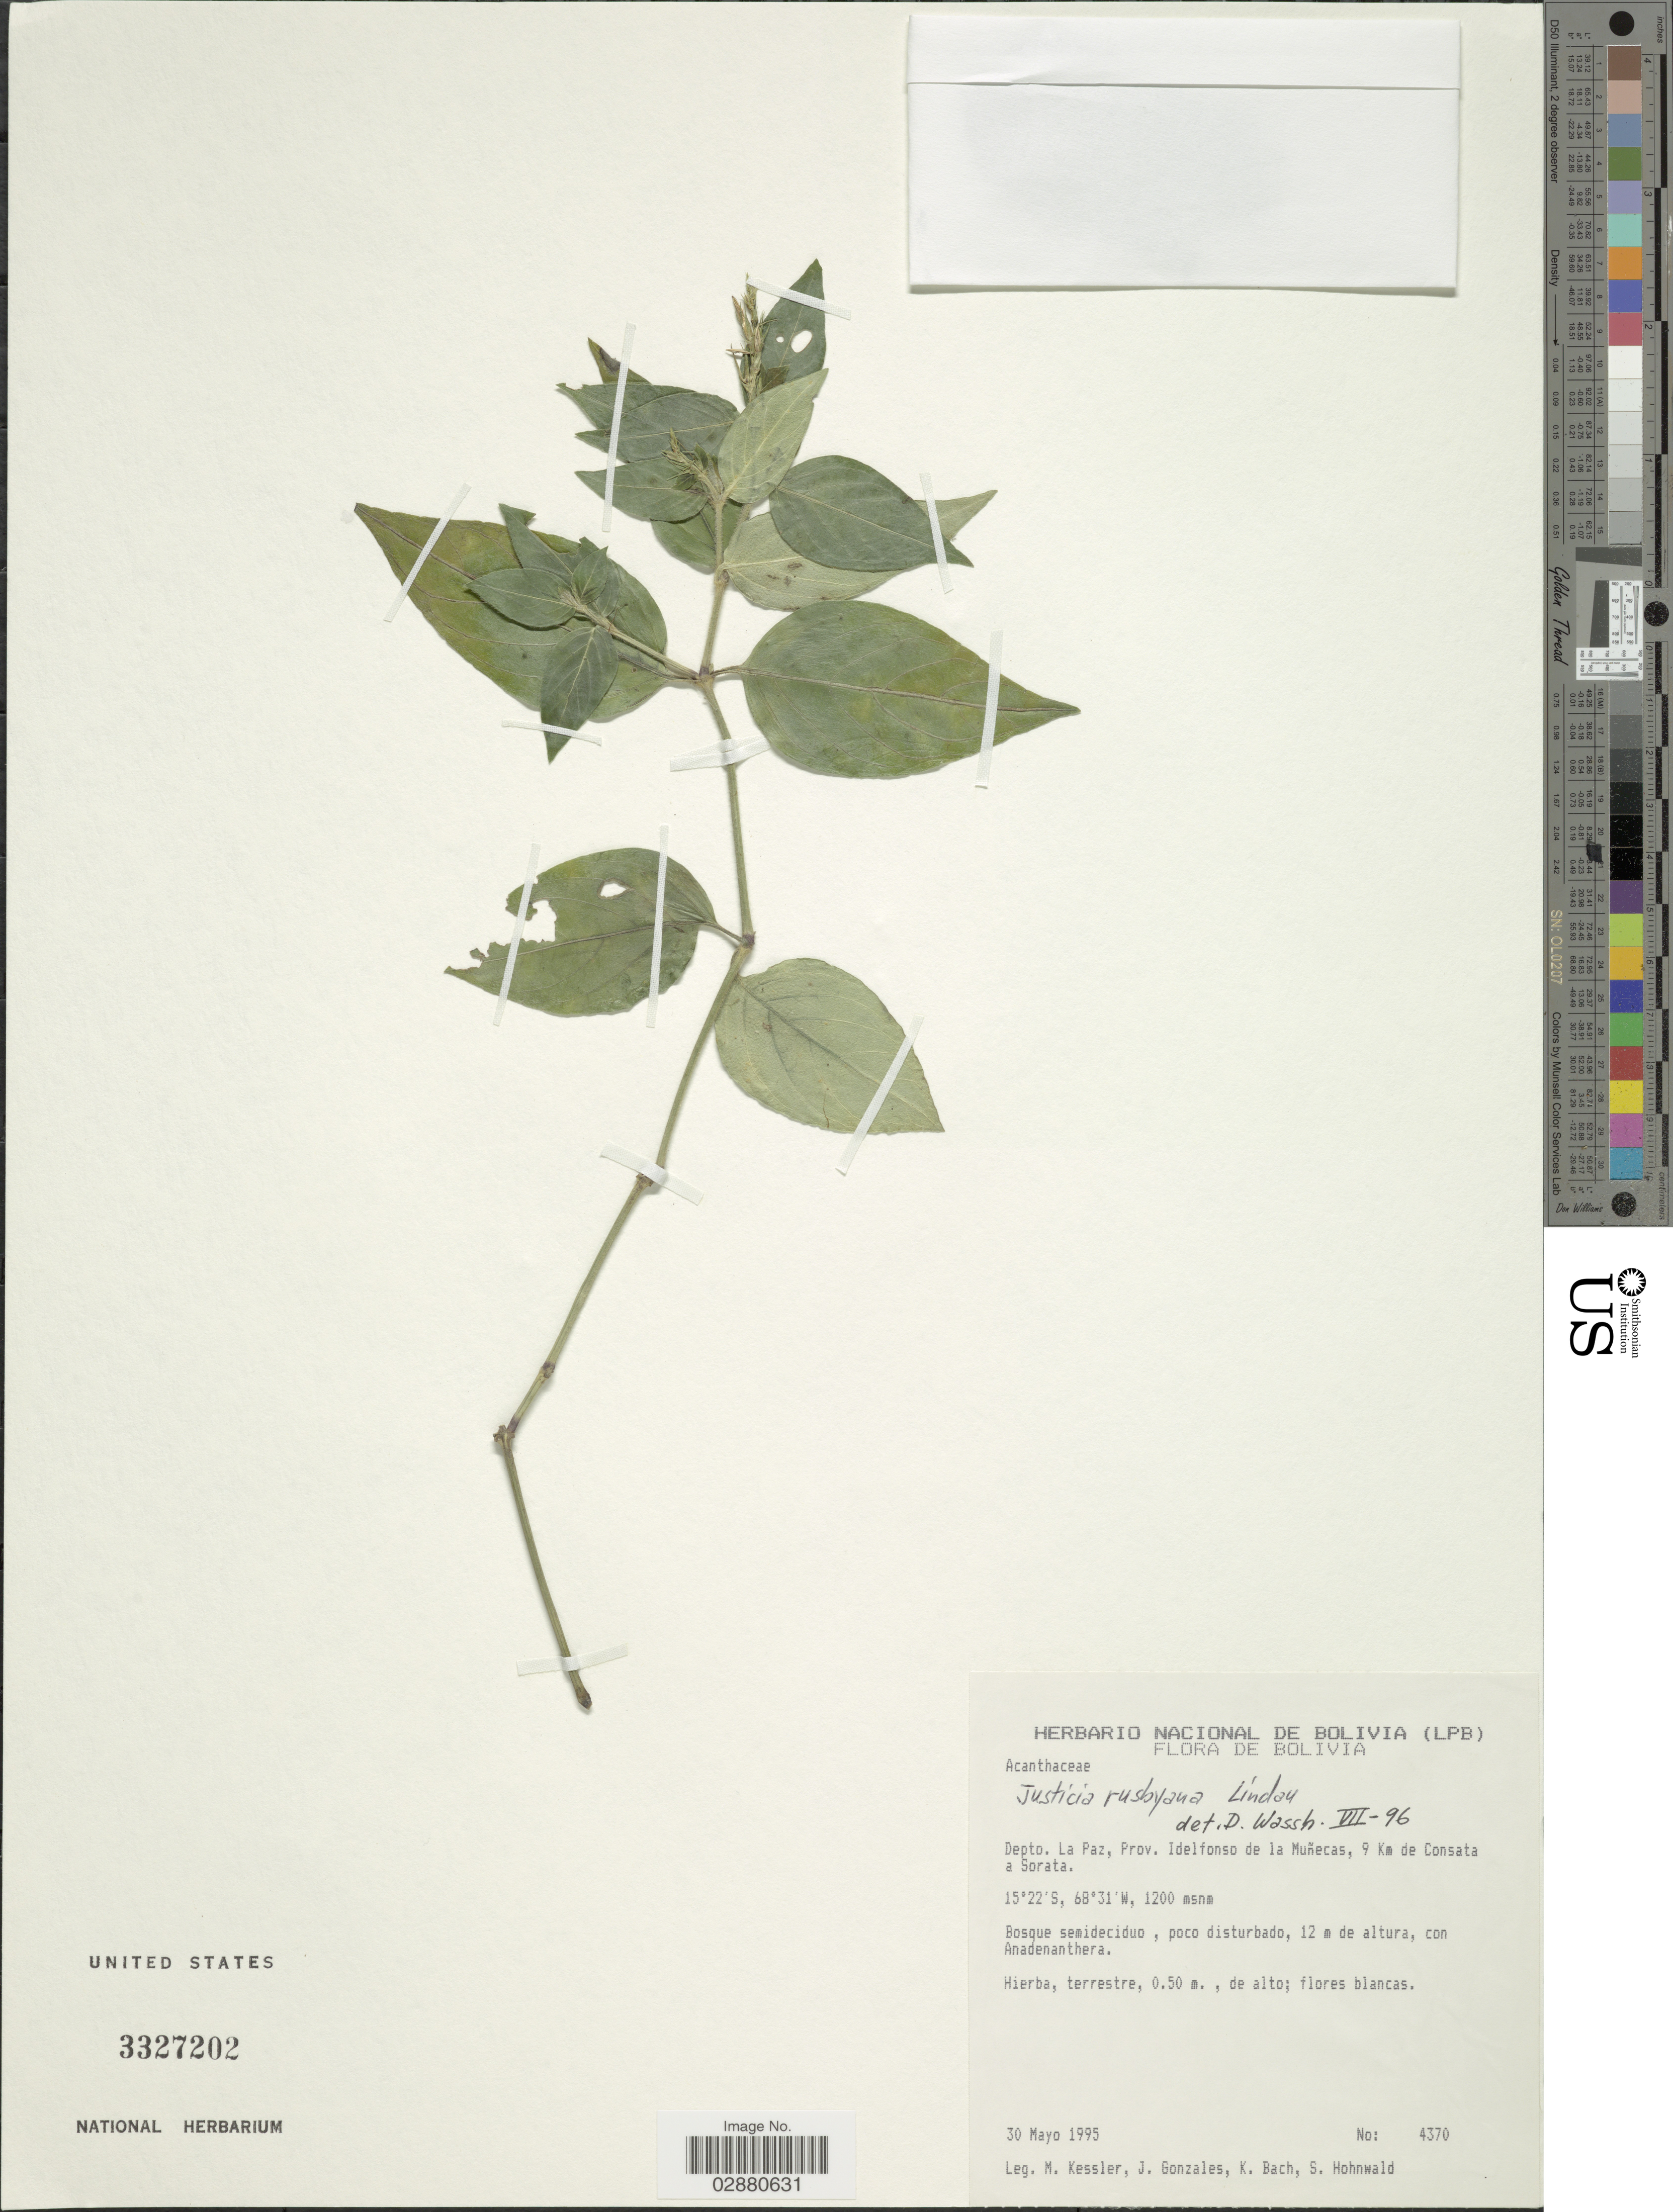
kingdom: Plantae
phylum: Tracheophyta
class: Magnoliopsida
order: Lamiales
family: Acanthaceae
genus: Justicia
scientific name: Justicia rusbyana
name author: Lindau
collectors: M. Kessler, J. Gonzales, K. Bach & S. Hohnwald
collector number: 4370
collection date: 1995-05-30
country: Bolivia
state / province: La Paz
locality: Depto. La Paz, Prov. Idelfonso de la Muñecas, 9 km de Consata a Sorata.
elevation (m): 1200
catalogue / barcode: US 3327202